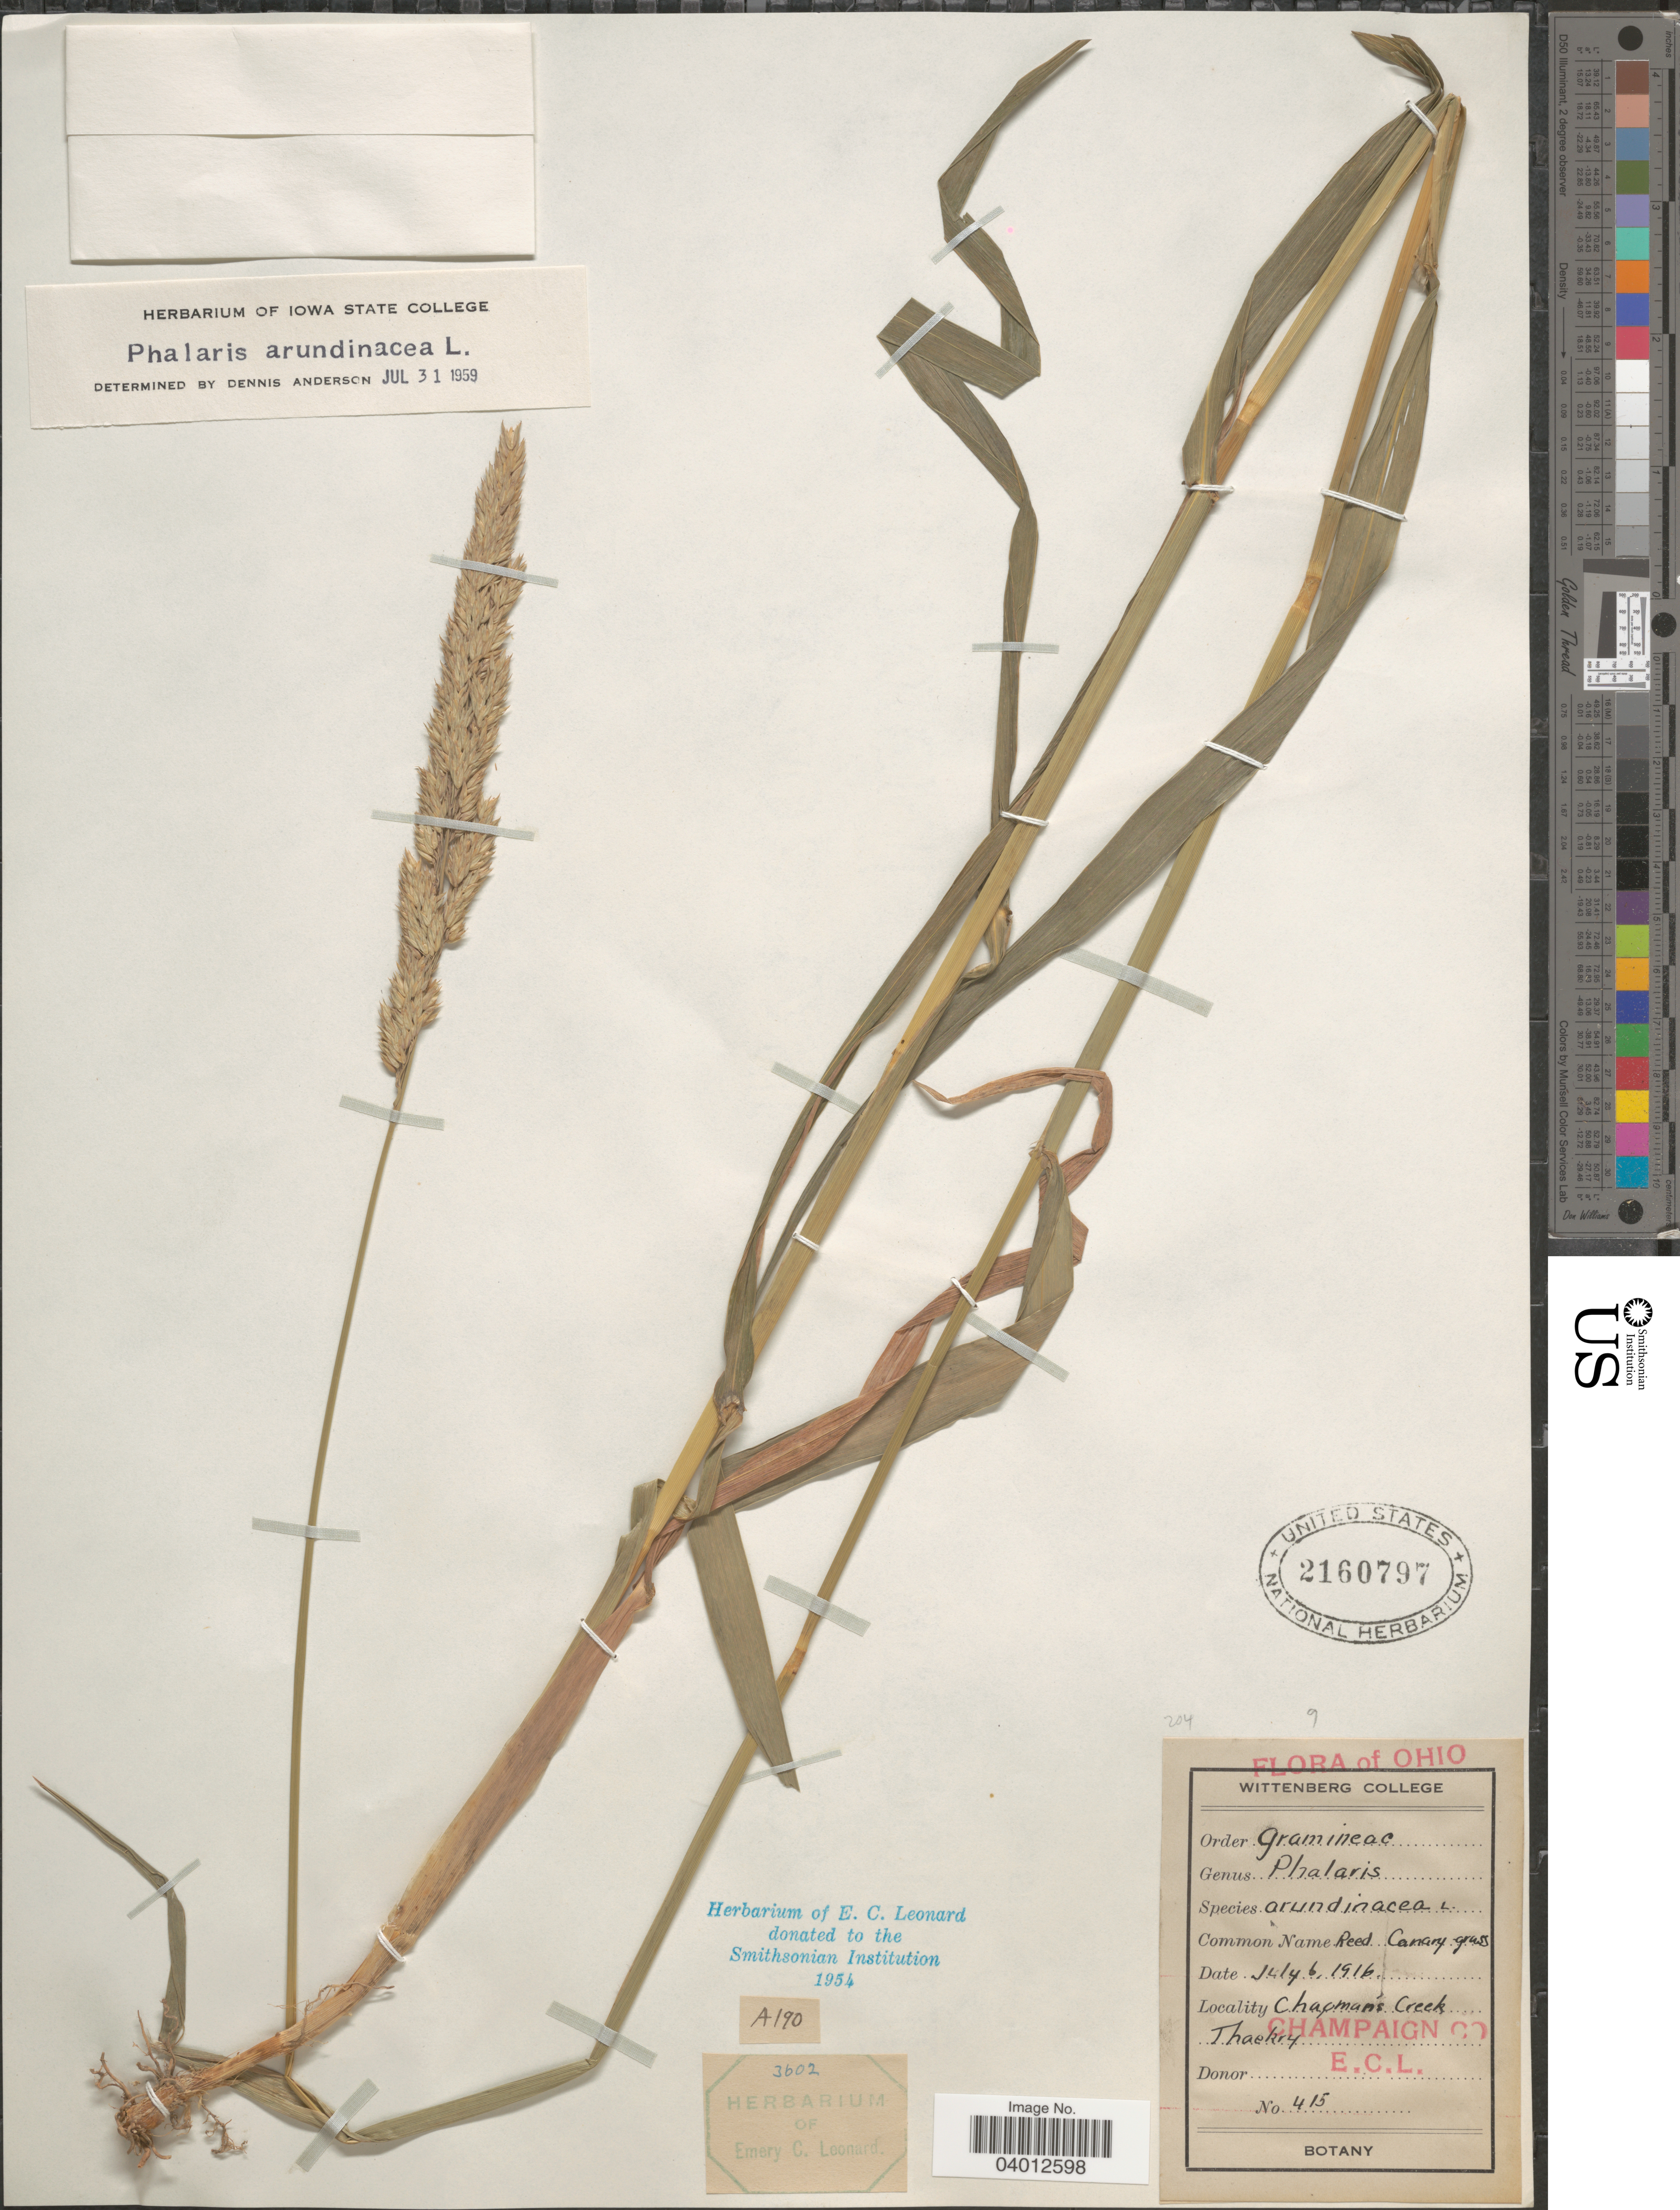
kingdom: Plantae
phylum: Tracheophyta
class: Liliopsida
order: Poales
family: Poaceae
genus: Phalaris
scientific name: Phalaris arundinacea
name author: L.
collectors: E. C. Leonard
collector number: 415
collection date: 1916-07-06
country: United States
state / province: Ohio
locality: Chapman's Creek. Thackry. Champaign Co.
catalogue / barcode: US 2160797